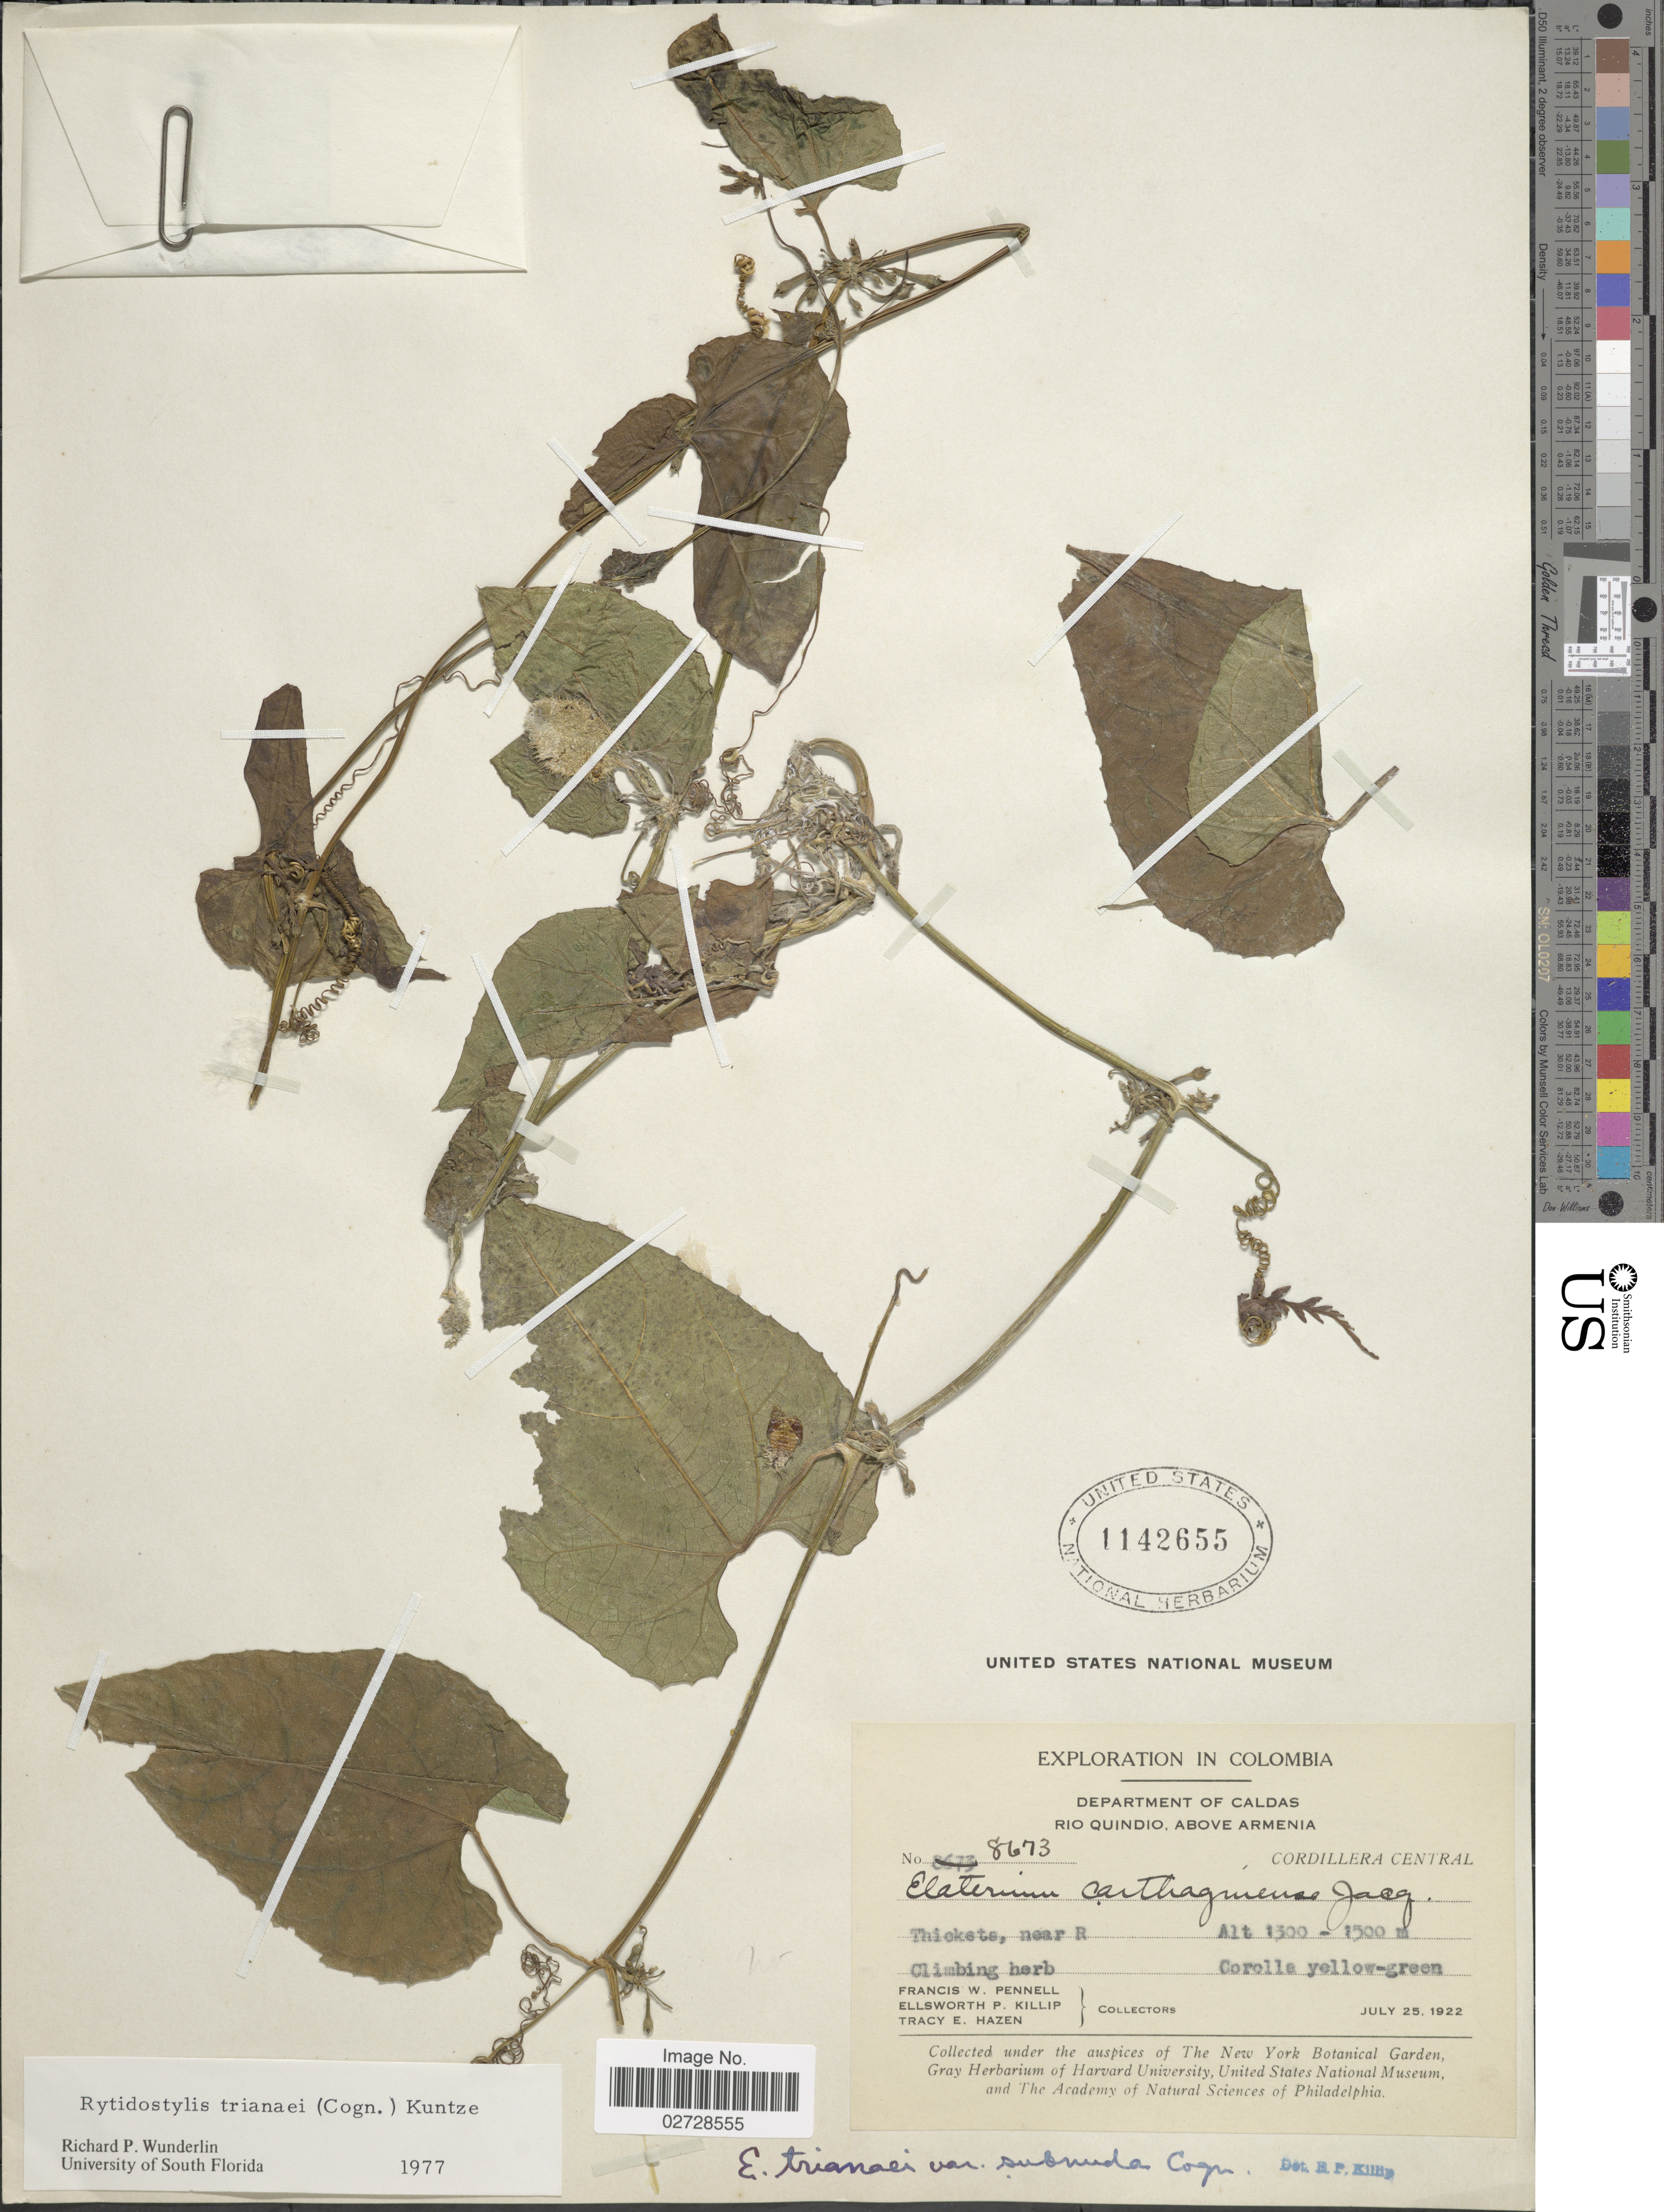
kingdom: Plantae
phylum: Tracheophyta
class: Magnoliopsida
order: Cucurbitales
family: Cucurbitaceae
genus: Cyclanthera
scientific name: Cyclanthera peruana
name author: H. Schaef. & S.S. Renner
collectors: F. W. Pennell, E. P. Killip & T. E. Hazen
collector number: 8673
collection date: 1922-07-25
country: Colombia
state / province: Caldas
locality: Rio Quindio, above Armenia, Cordillera Central, thickets, near R.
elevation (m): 1300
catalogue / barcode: US 1142655